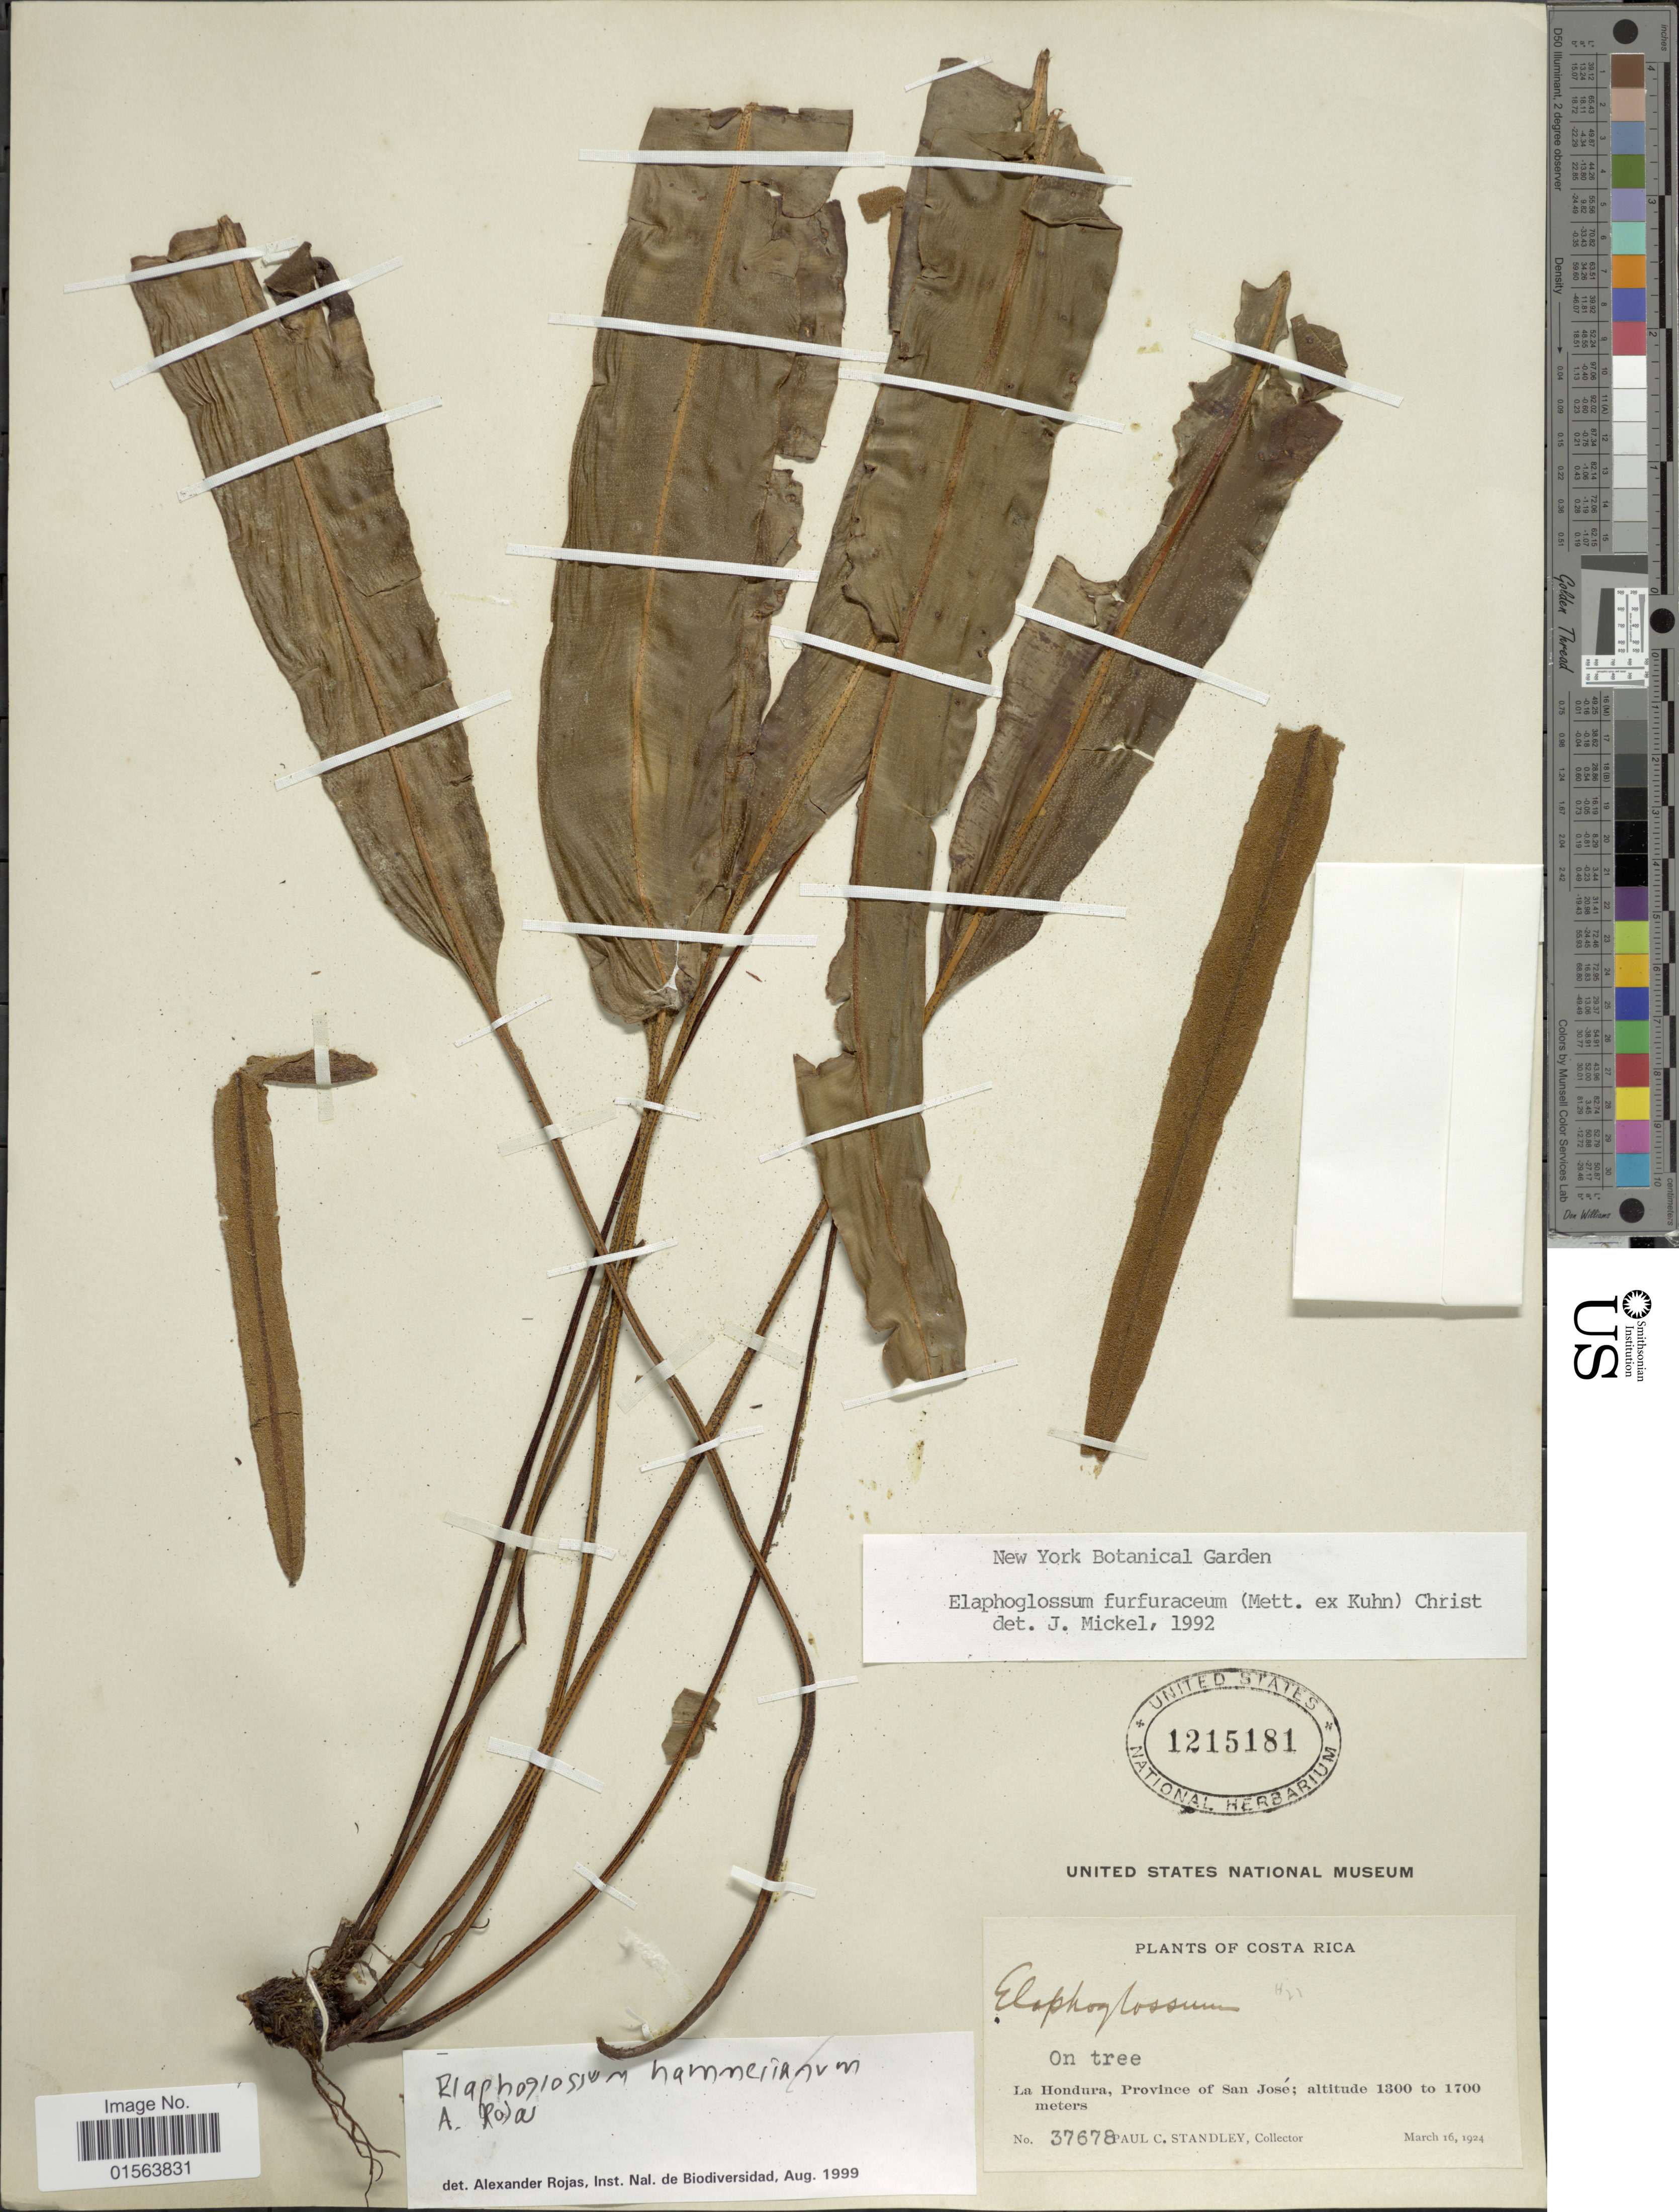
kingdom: Plantae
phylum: Tracheophyta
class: Polypodiopsida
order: Polypodiales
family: Dryopteridaceae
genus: Elaphoglossum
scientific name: Elaphoglossum hammelianum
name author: A. Rojas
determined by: Matos, F. B.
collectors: P. C. Standley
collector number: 37678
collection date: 1924-03-16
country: Costa Rica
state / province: San José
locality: La Hondura, Province of San Jose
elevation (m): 1300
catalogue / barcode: US 1215181